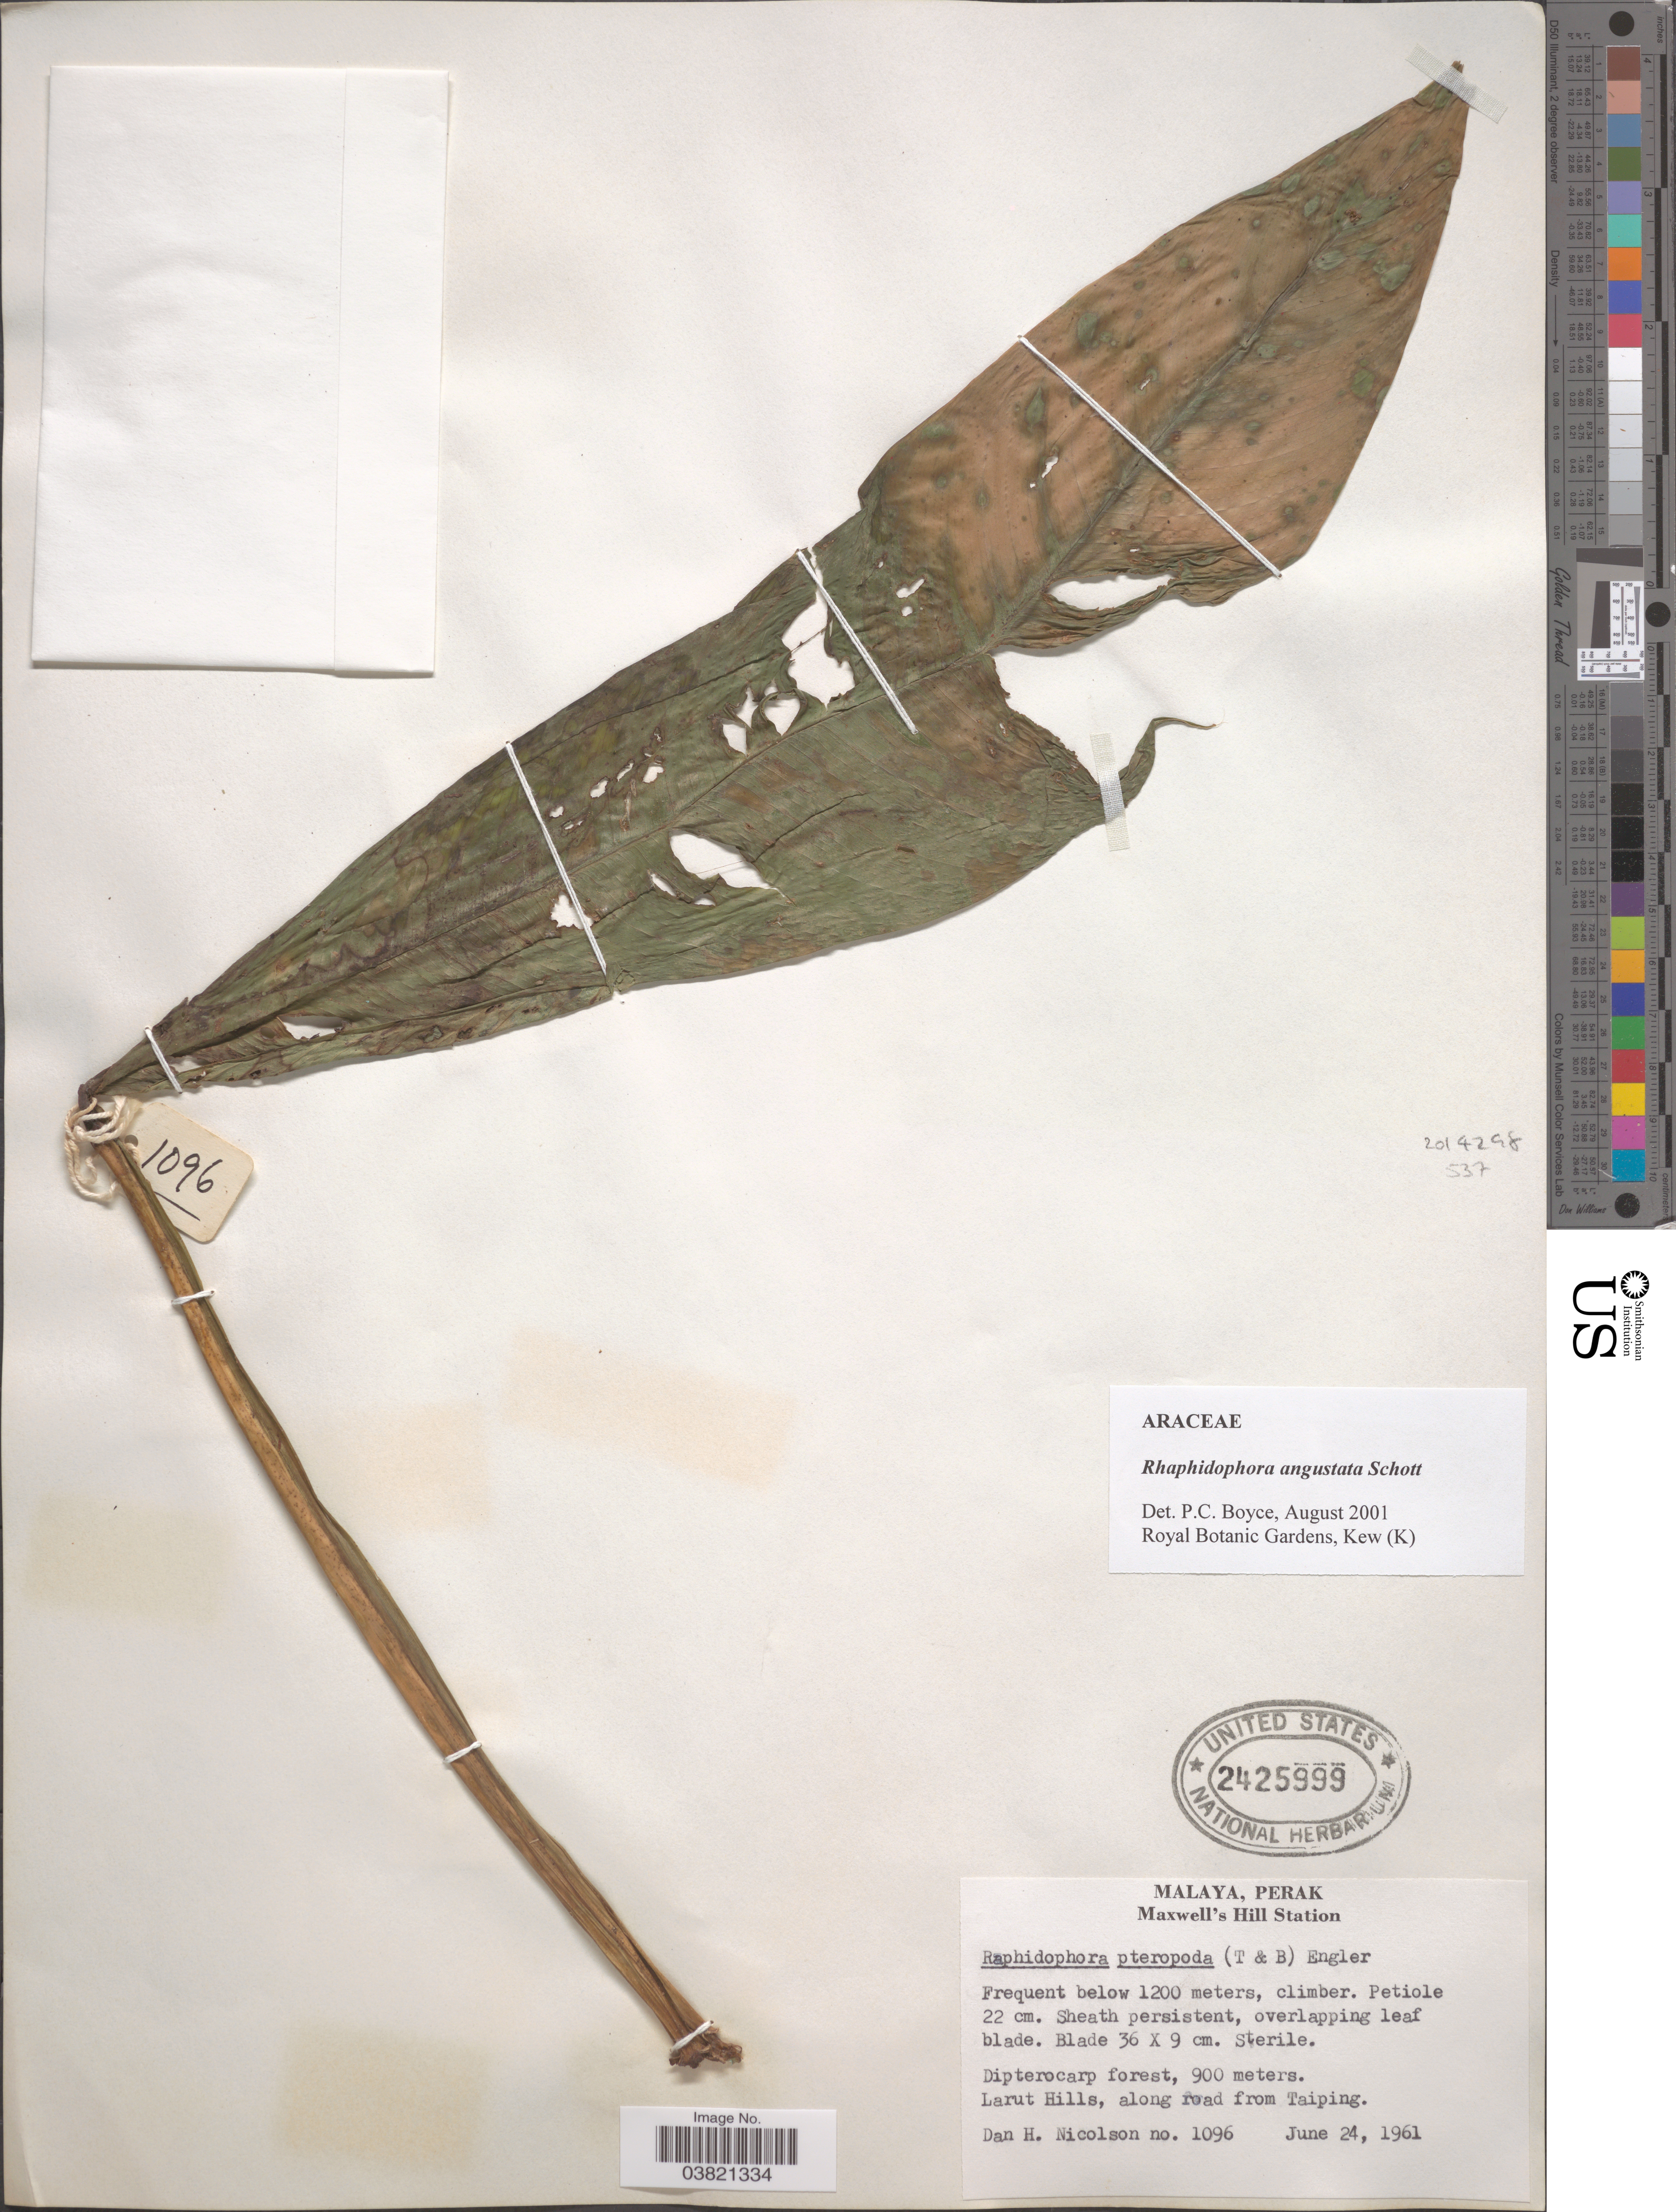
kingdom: Plantae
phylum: Tracheophyta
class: Liliopsida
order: Alismatales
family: Araceae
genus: Rhaphidophora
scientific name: Rhaphidophora angustata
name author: Schott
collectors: D. H. Nicolson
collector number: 1096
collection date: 1961-06-24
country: Malaysia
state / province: Perak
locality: Malaya. Maxwell's Hill Station. Larut Hills, along road from Taiping.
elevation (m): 900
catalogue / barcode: US 2425999